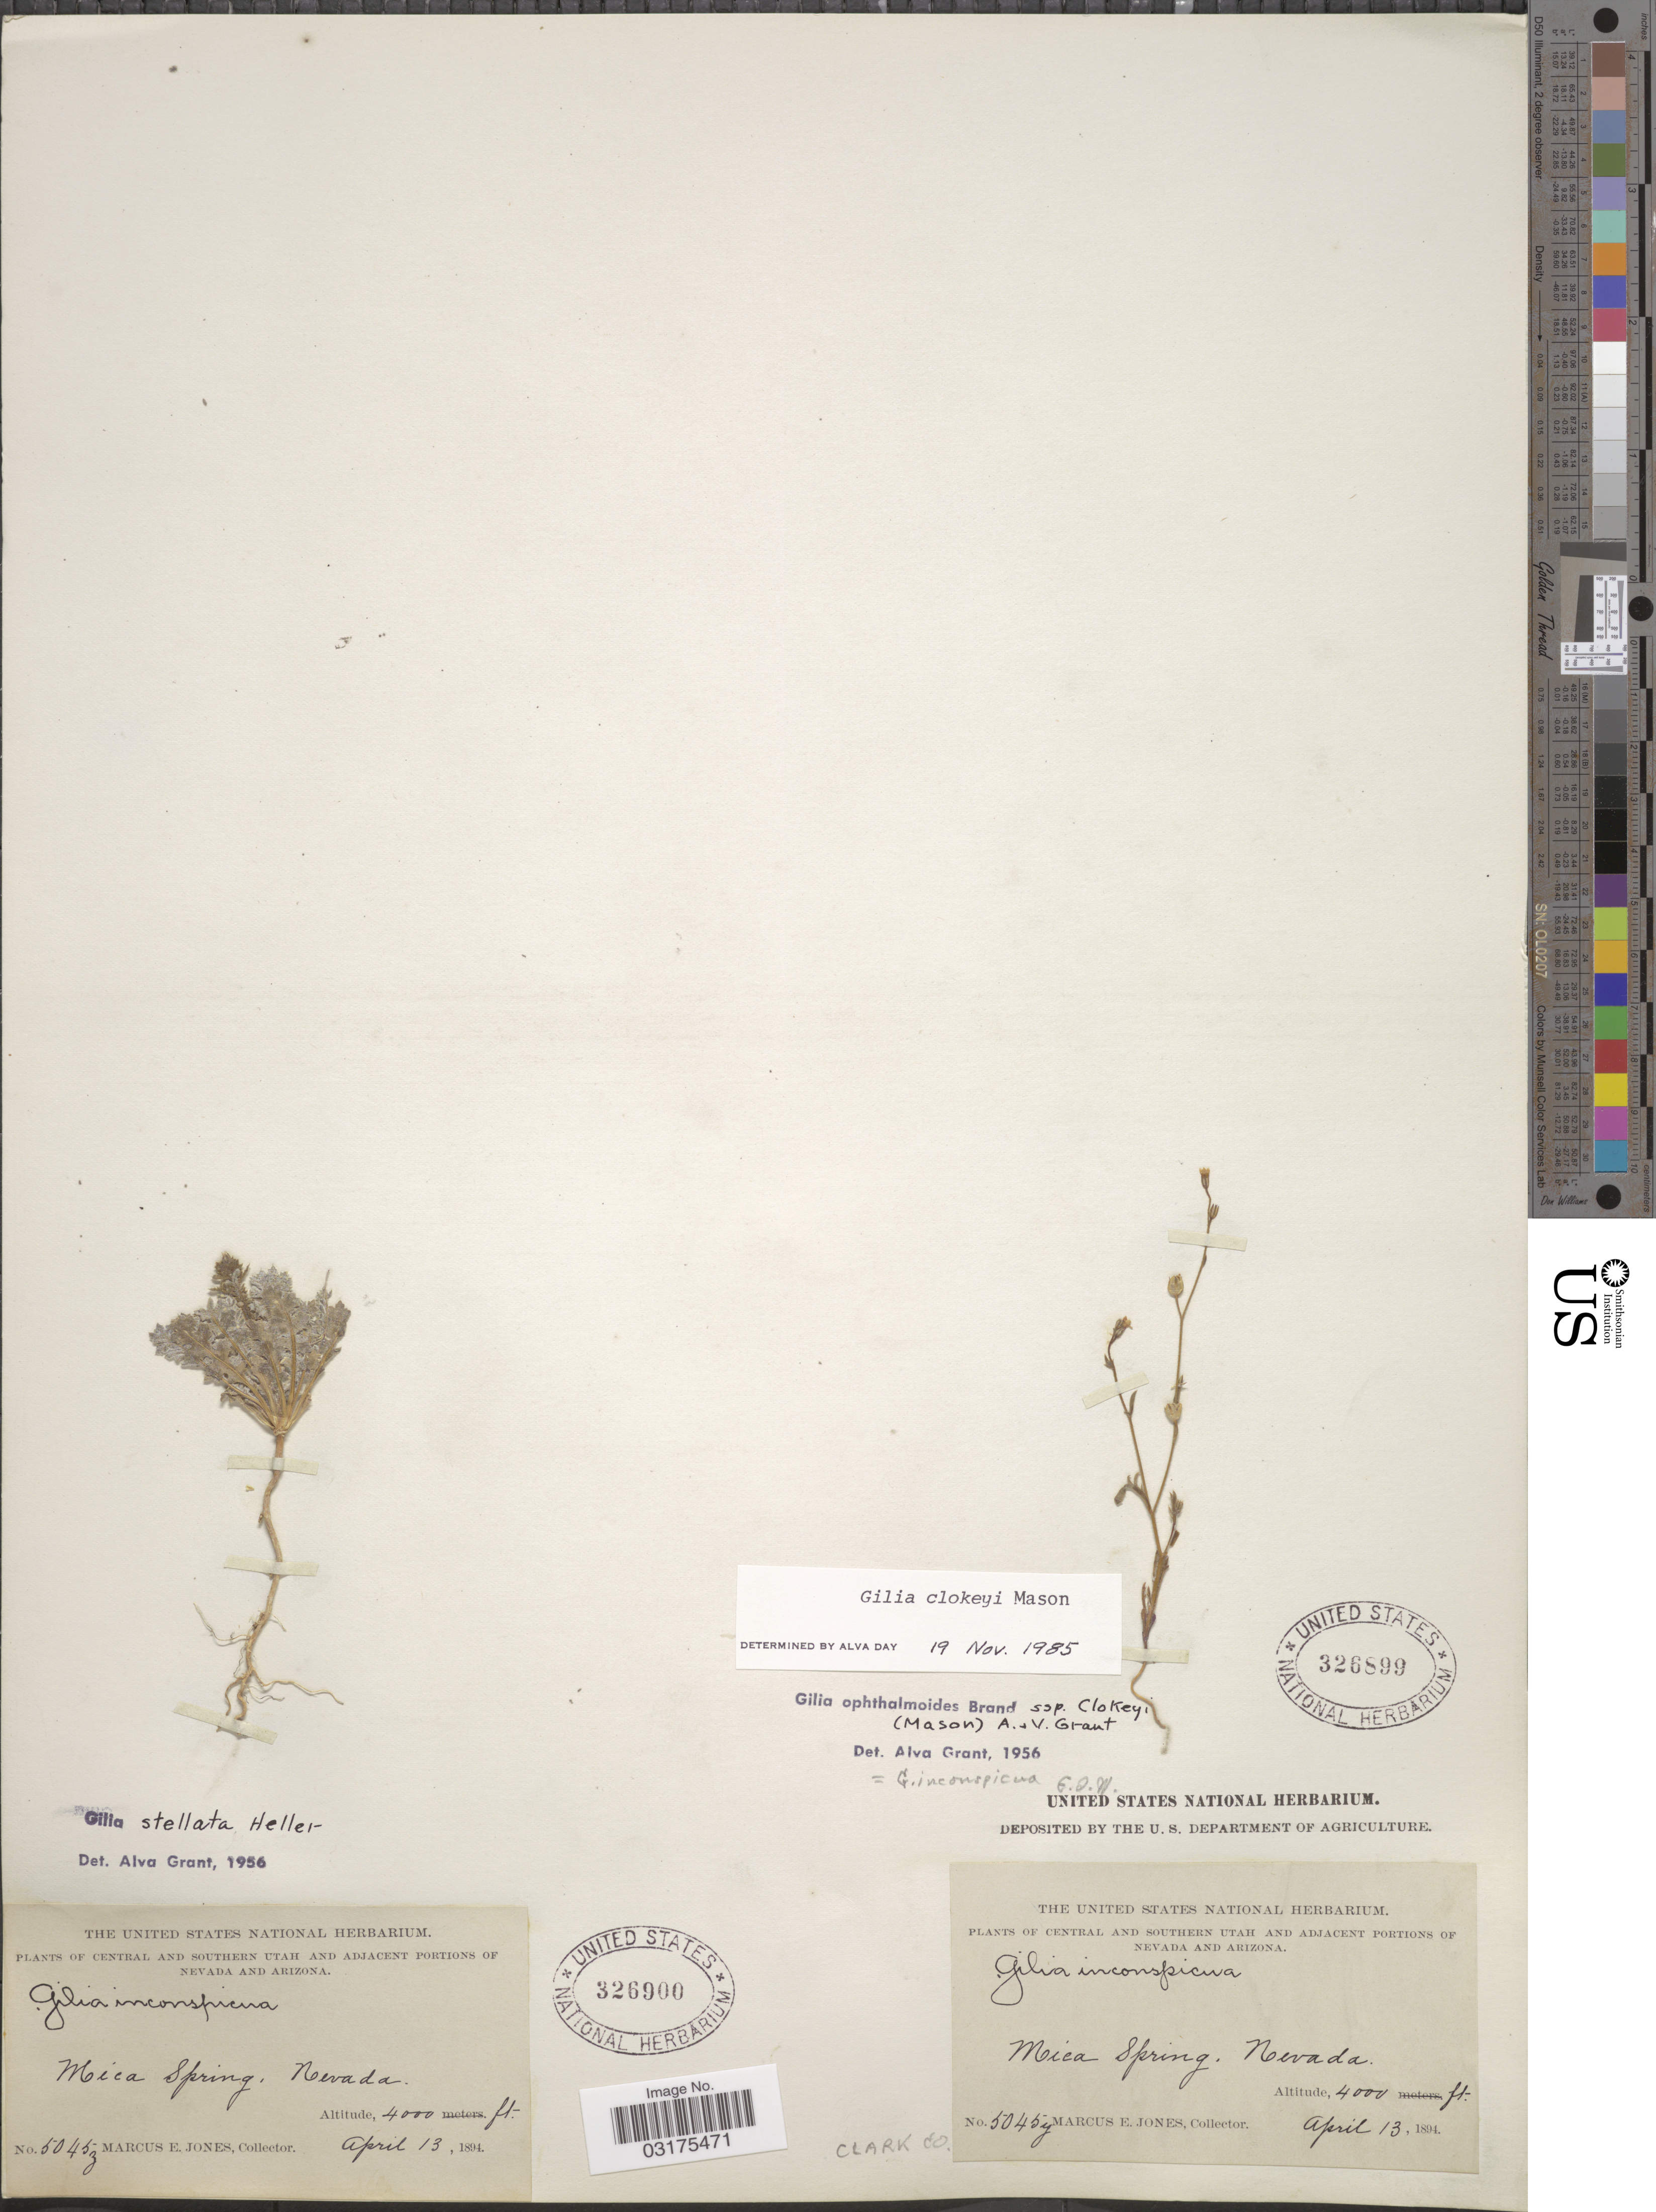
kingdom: Plantae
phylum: Tracheophyta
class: Magnoliopsida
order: Ericales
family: Polemoniaceae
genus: Gilia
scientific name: Gilia clokeyi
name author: H. Mason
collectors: M. E. Jones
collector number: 5045y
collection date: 1894-04-13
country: United States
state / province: Nevada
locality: Mica Spring, Nevada.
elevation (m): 1219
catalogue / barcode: US 326899-2